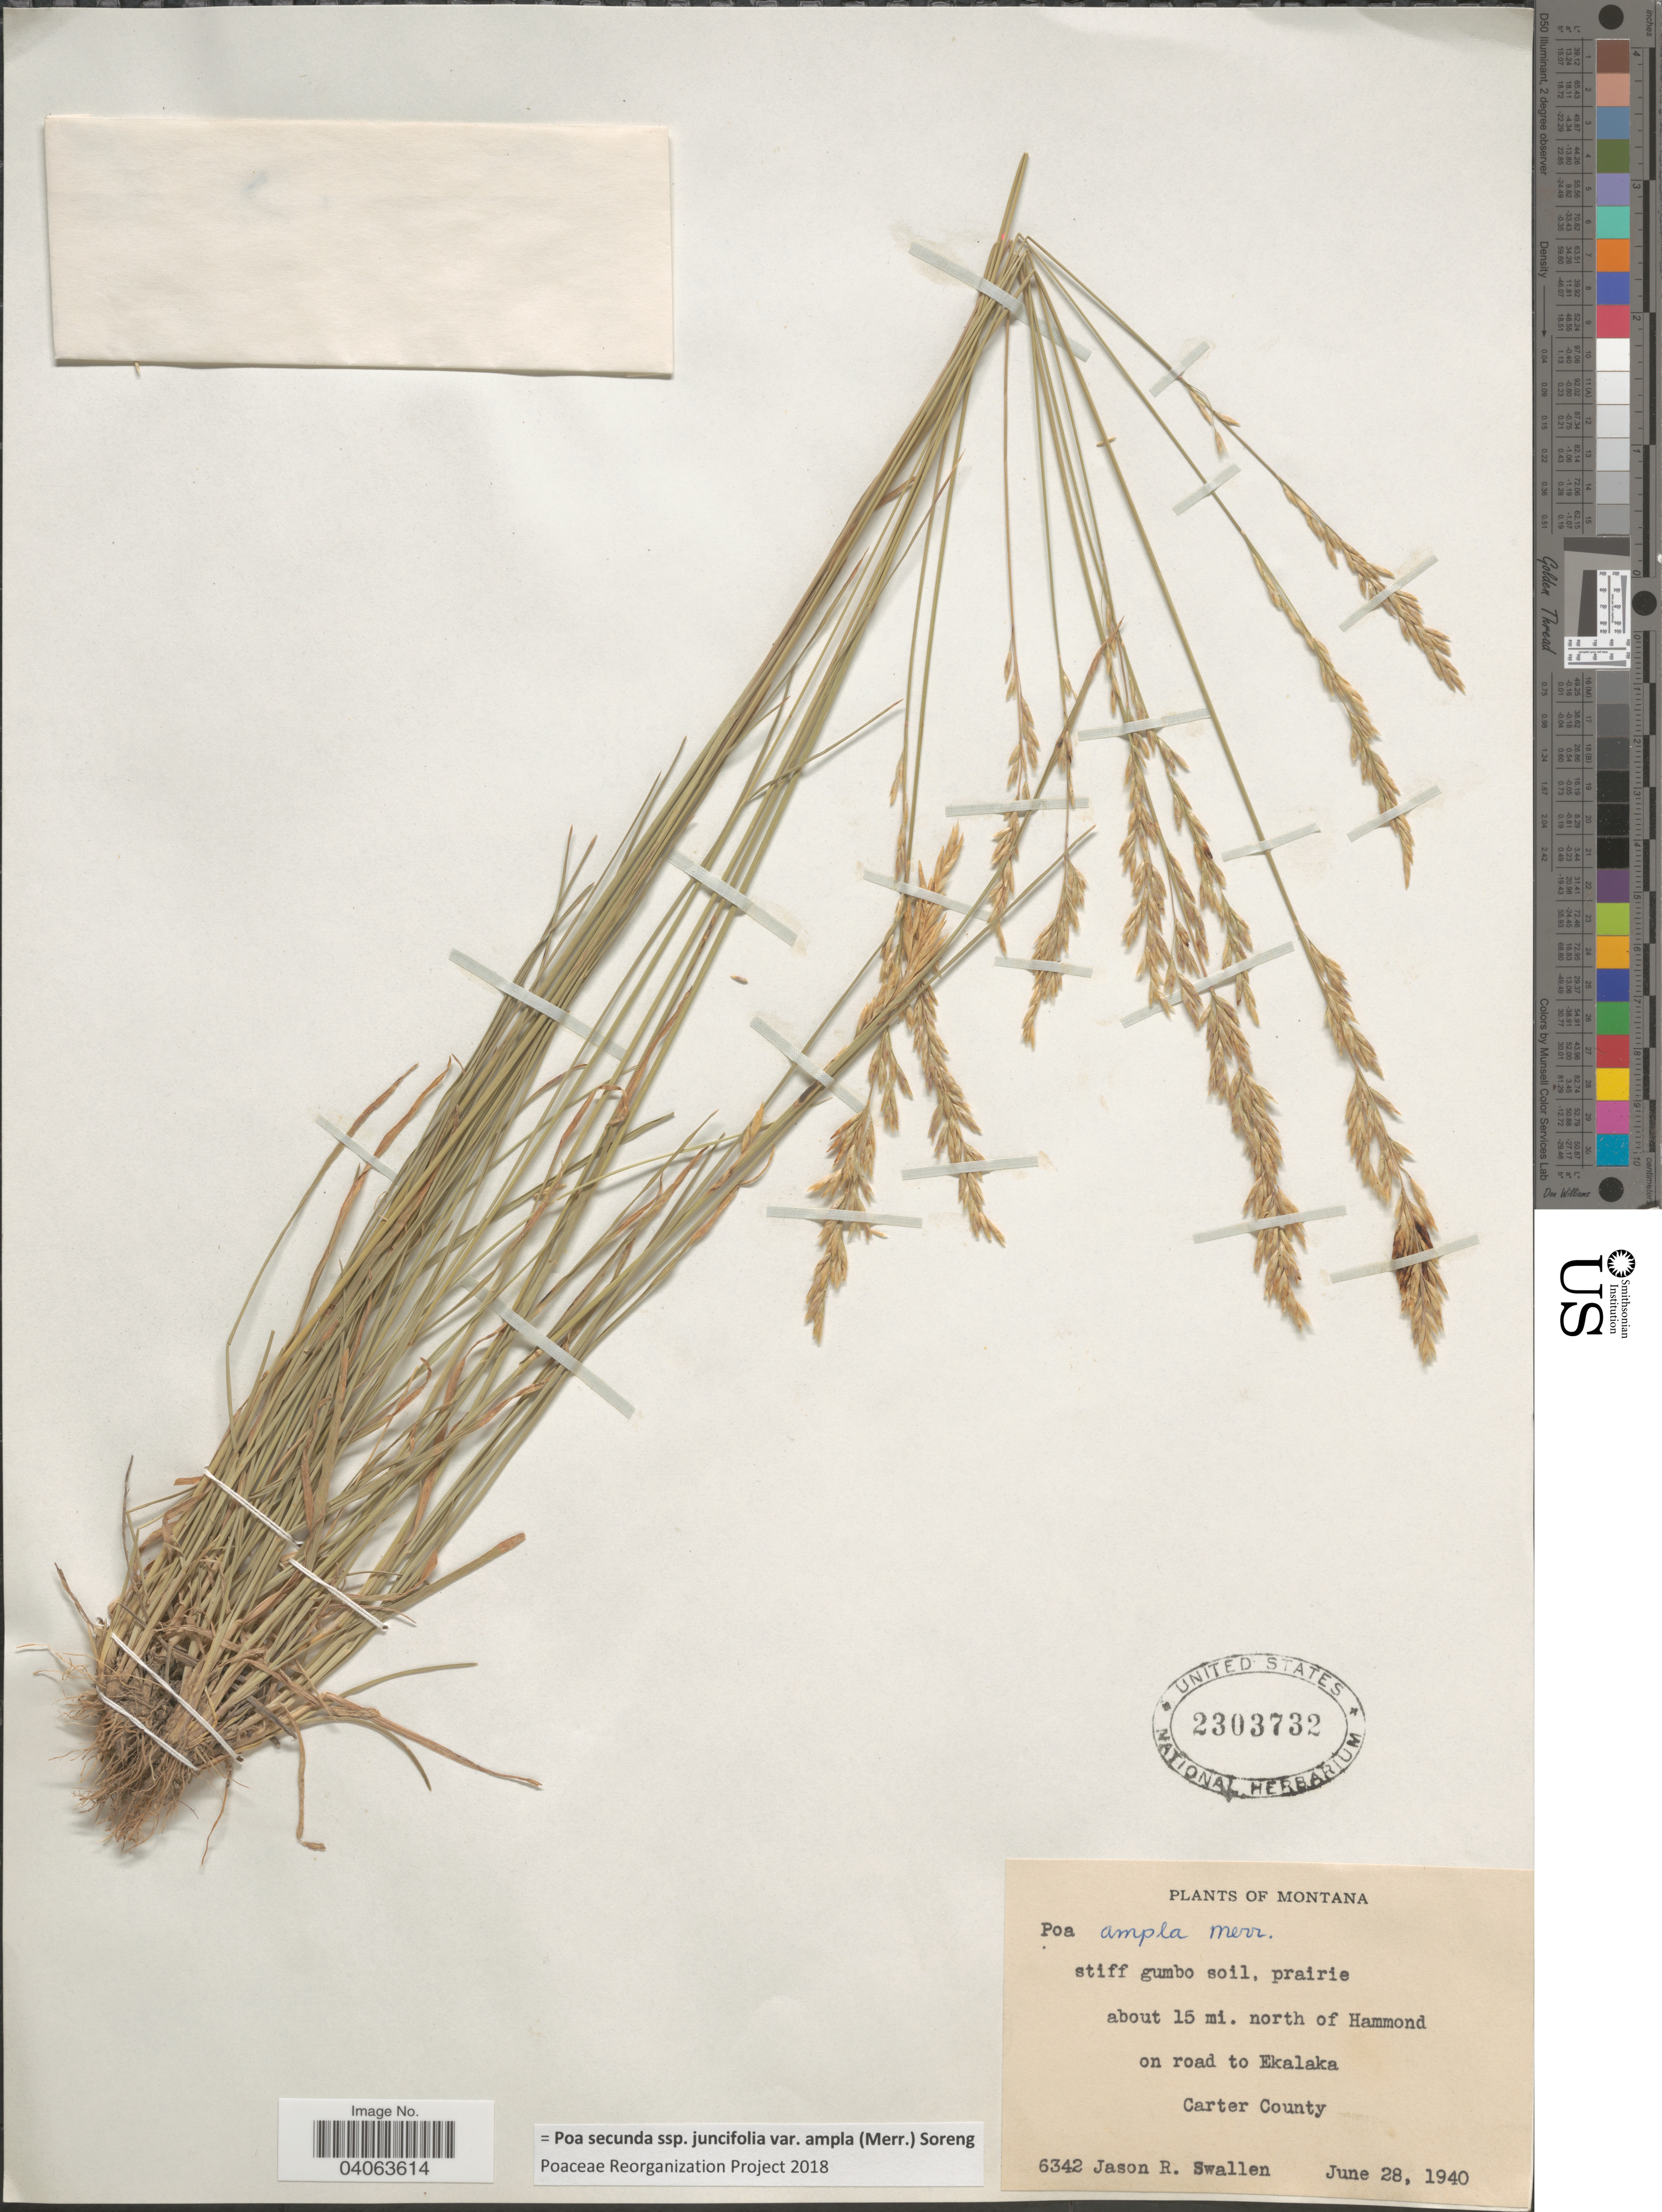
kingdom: Plantae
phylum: Tracheophyta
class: Liliopsida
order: Poales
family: Poaceae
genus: Poa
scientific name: Poa secunda subsp. juncifolia var. ampla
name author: (Merr.) Soreng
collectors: J. R. Swallen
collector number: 6342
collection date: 1940-06-28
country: United States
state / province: Montana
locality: Prairie about 15 mi. north of Hammond, on road to Ekalaka, Carter County.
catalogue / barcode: US 2303732